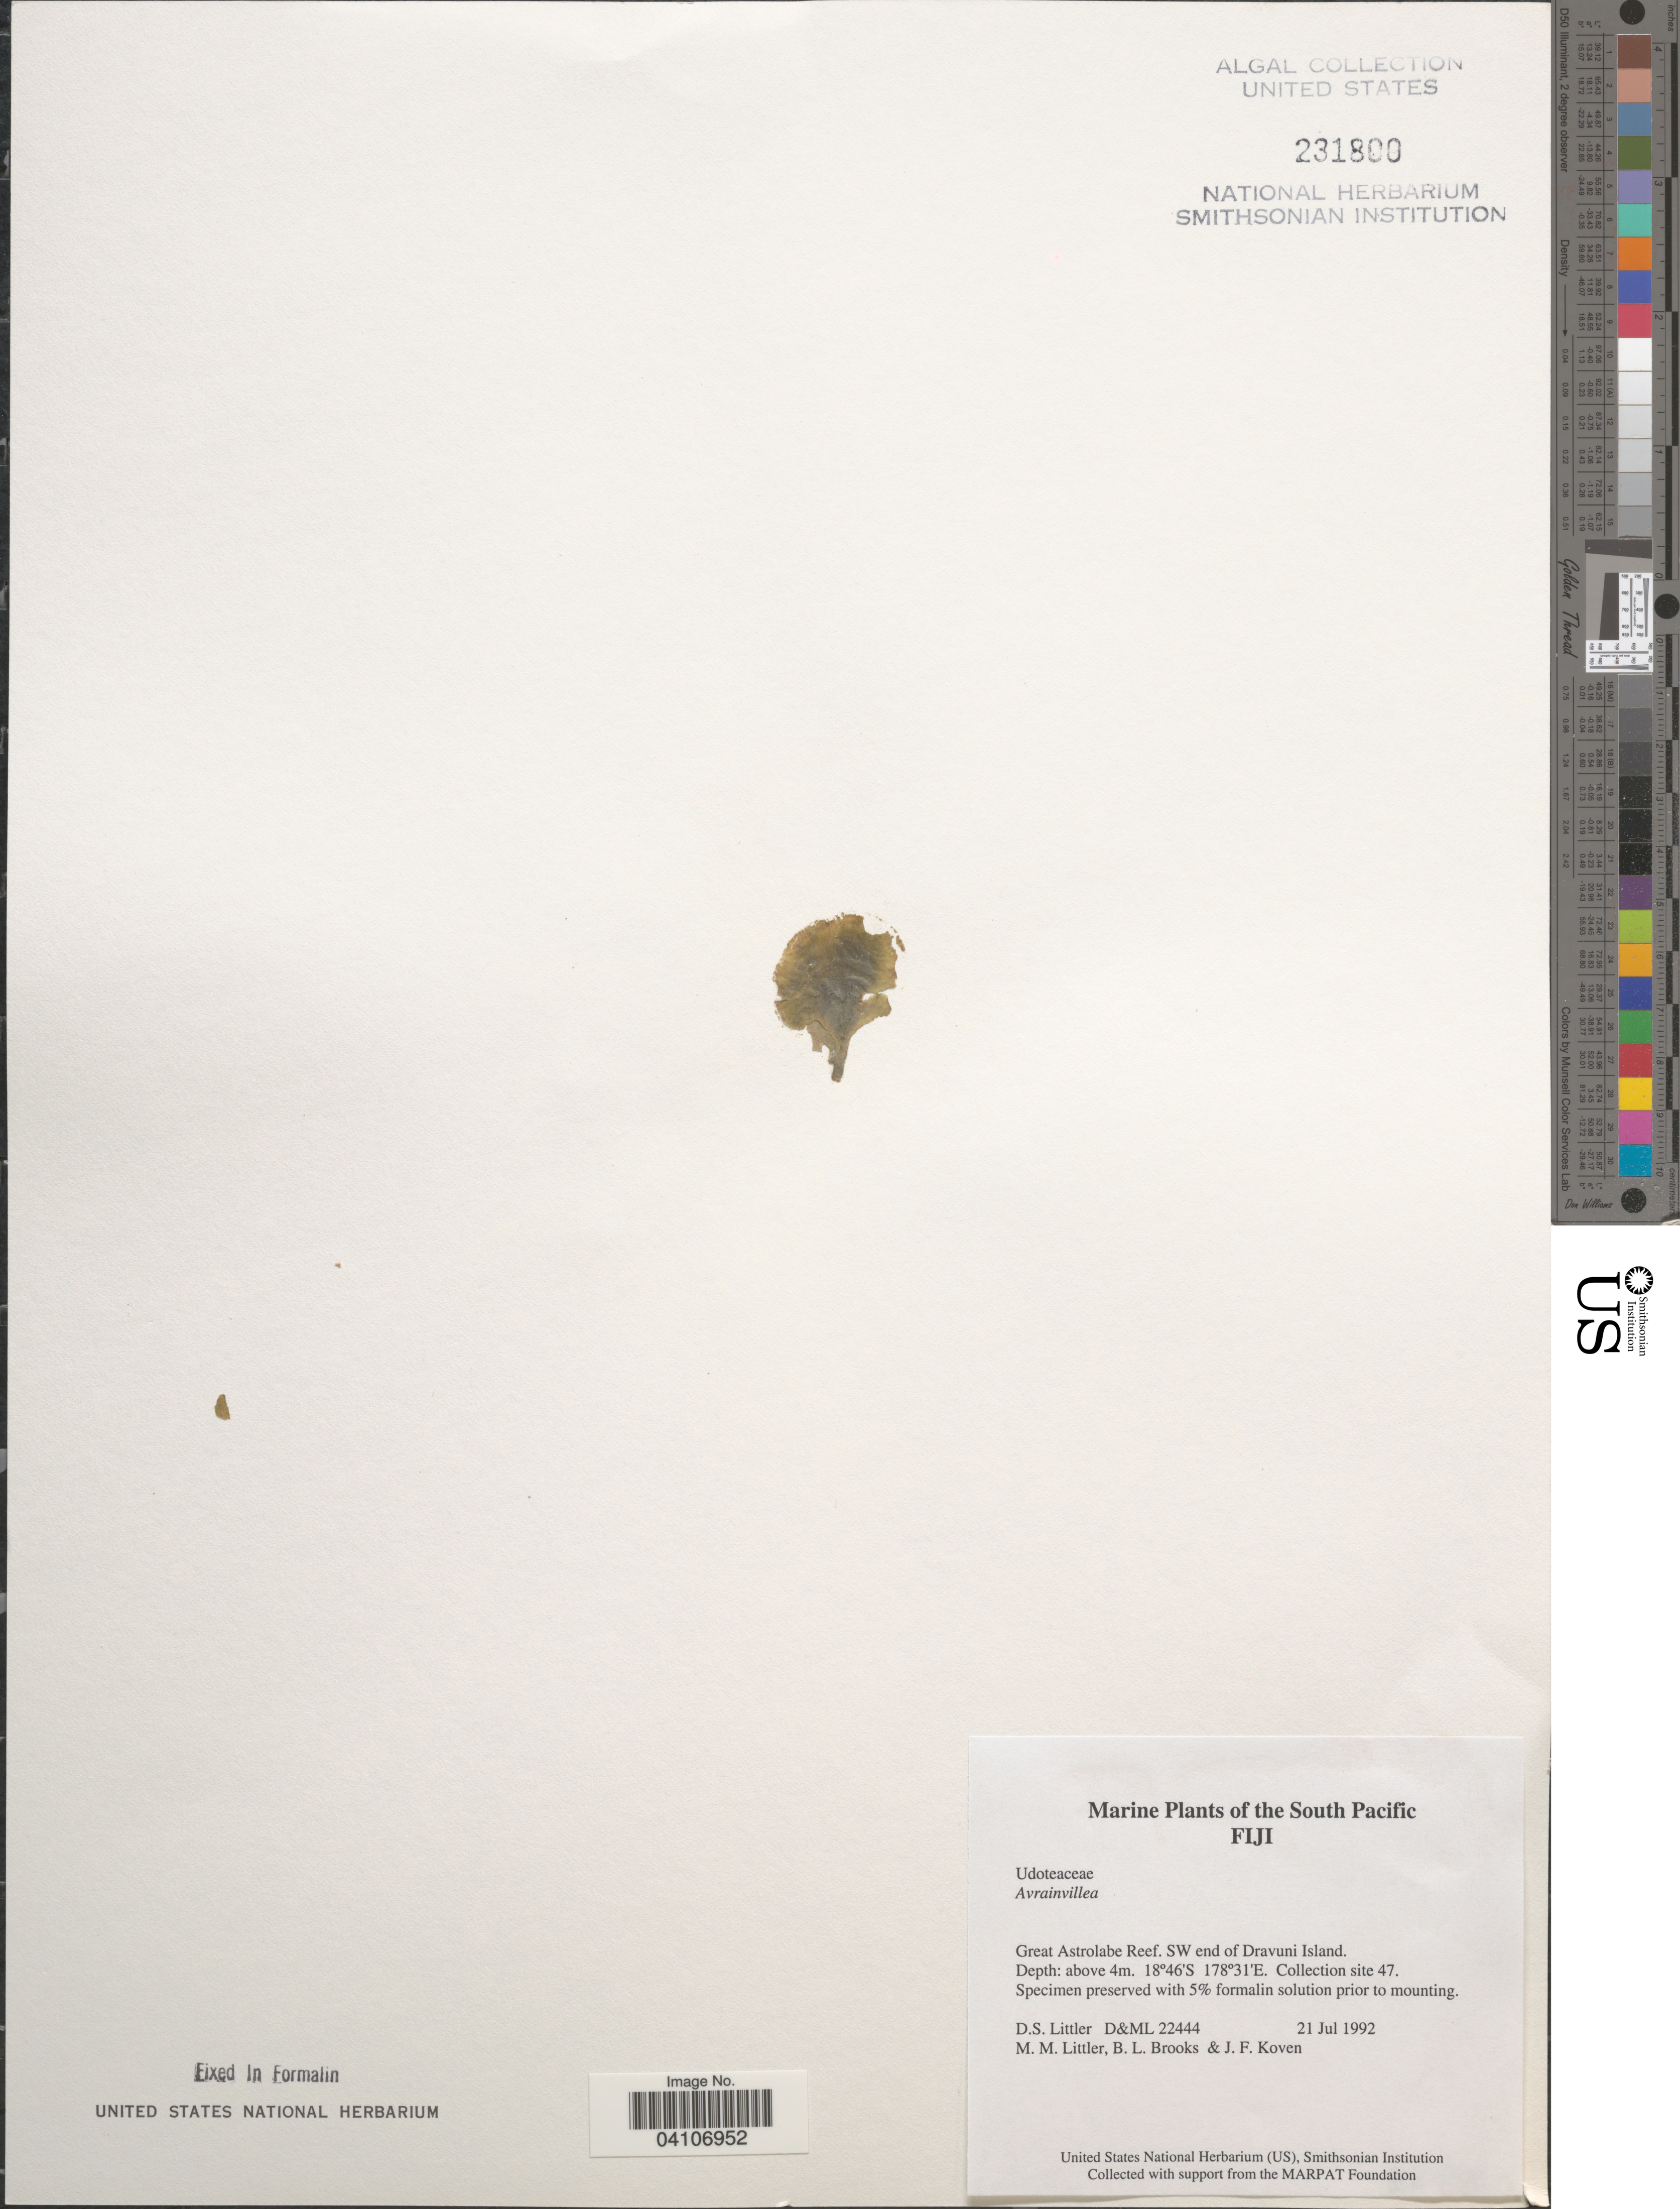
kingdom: Plantae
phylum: Chlorophyta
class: Ulvophyceae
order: Bryopsidales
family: Dichotomosiphonaceae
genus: Avrainvillea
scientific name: Avrainvillea sp.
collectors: D. S. Littler, B. Brooks & J. Koven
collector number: D&ML22444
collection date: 1992-07-21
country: Fiji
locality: Great Astrolabe Reef. SW end of Dravuni Island. Collection site 47.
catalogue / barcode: US 231800